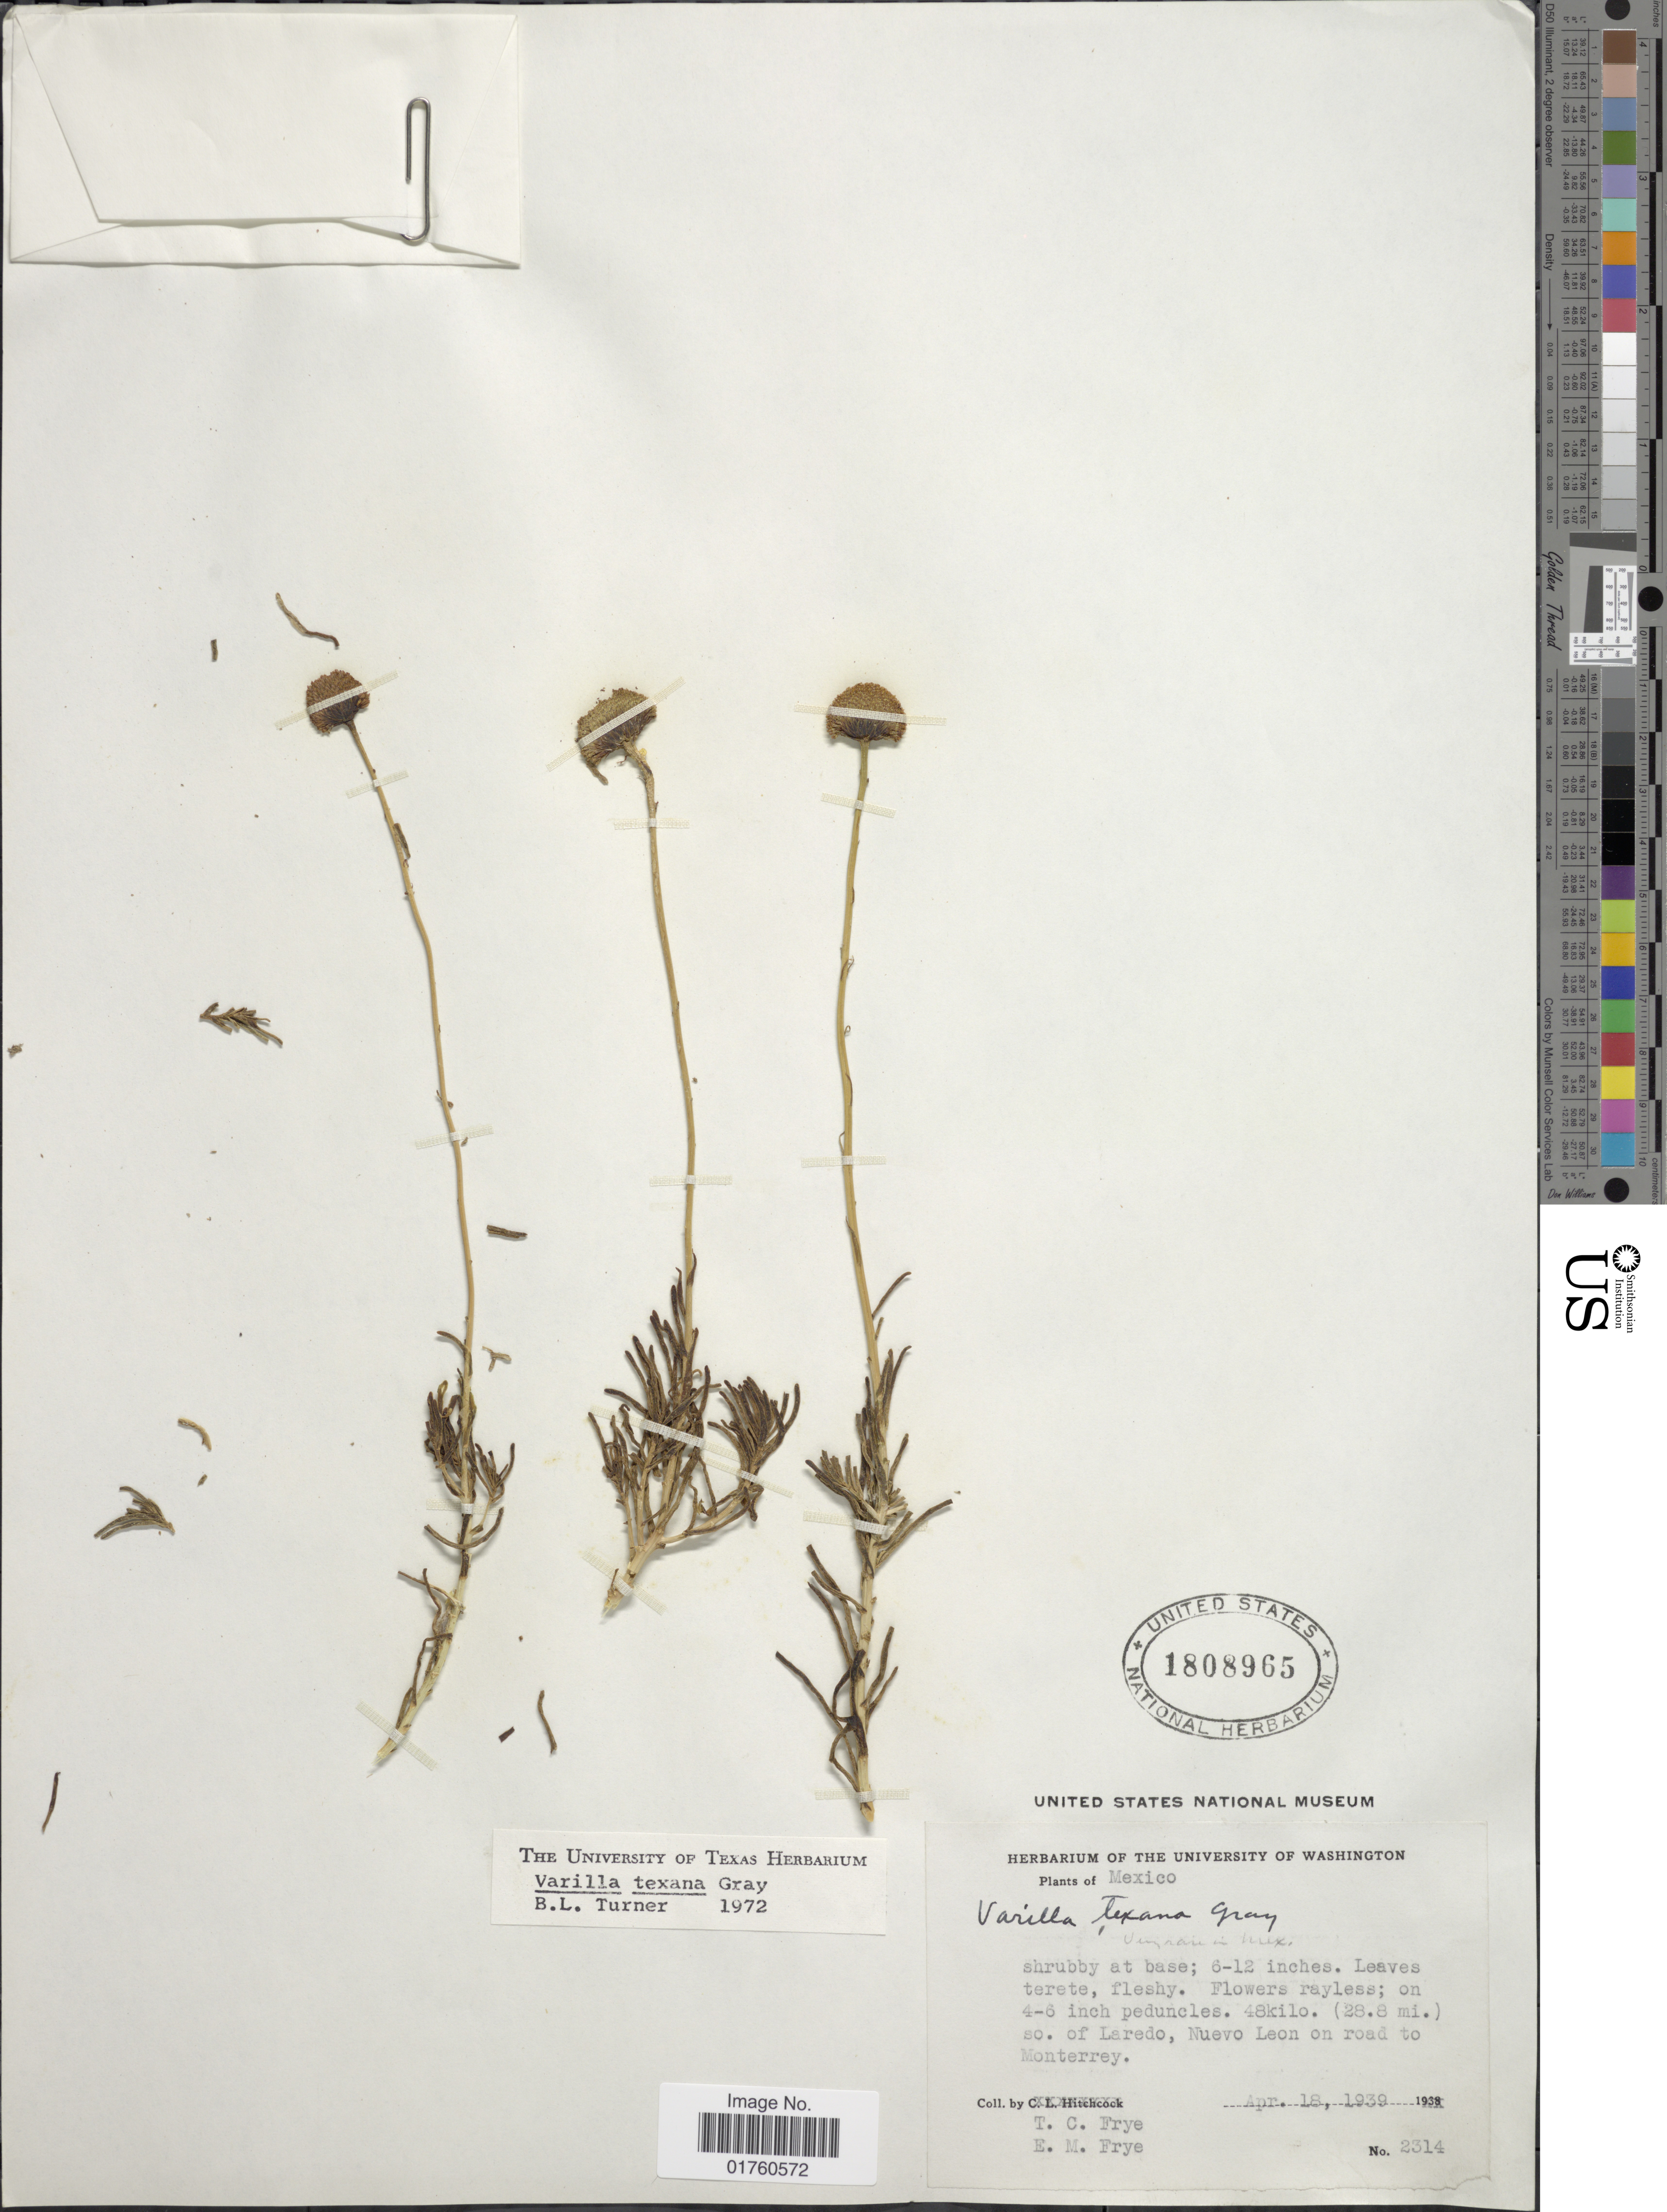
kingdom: Plantae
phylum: Tracheophyta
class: Magnoliopsida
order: Asterales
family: Asteraceae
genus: Varilla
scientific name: Varilla texana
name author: A. Gray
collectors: T. C. Frye & E. Frye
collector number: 2314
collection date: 1939-04-18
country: Mexico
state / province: Nuevo León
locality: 48kilo. (28.8 mi.) so. of Laredo, Nuevo Leon on road to Monterrey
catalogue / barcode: US 1808965